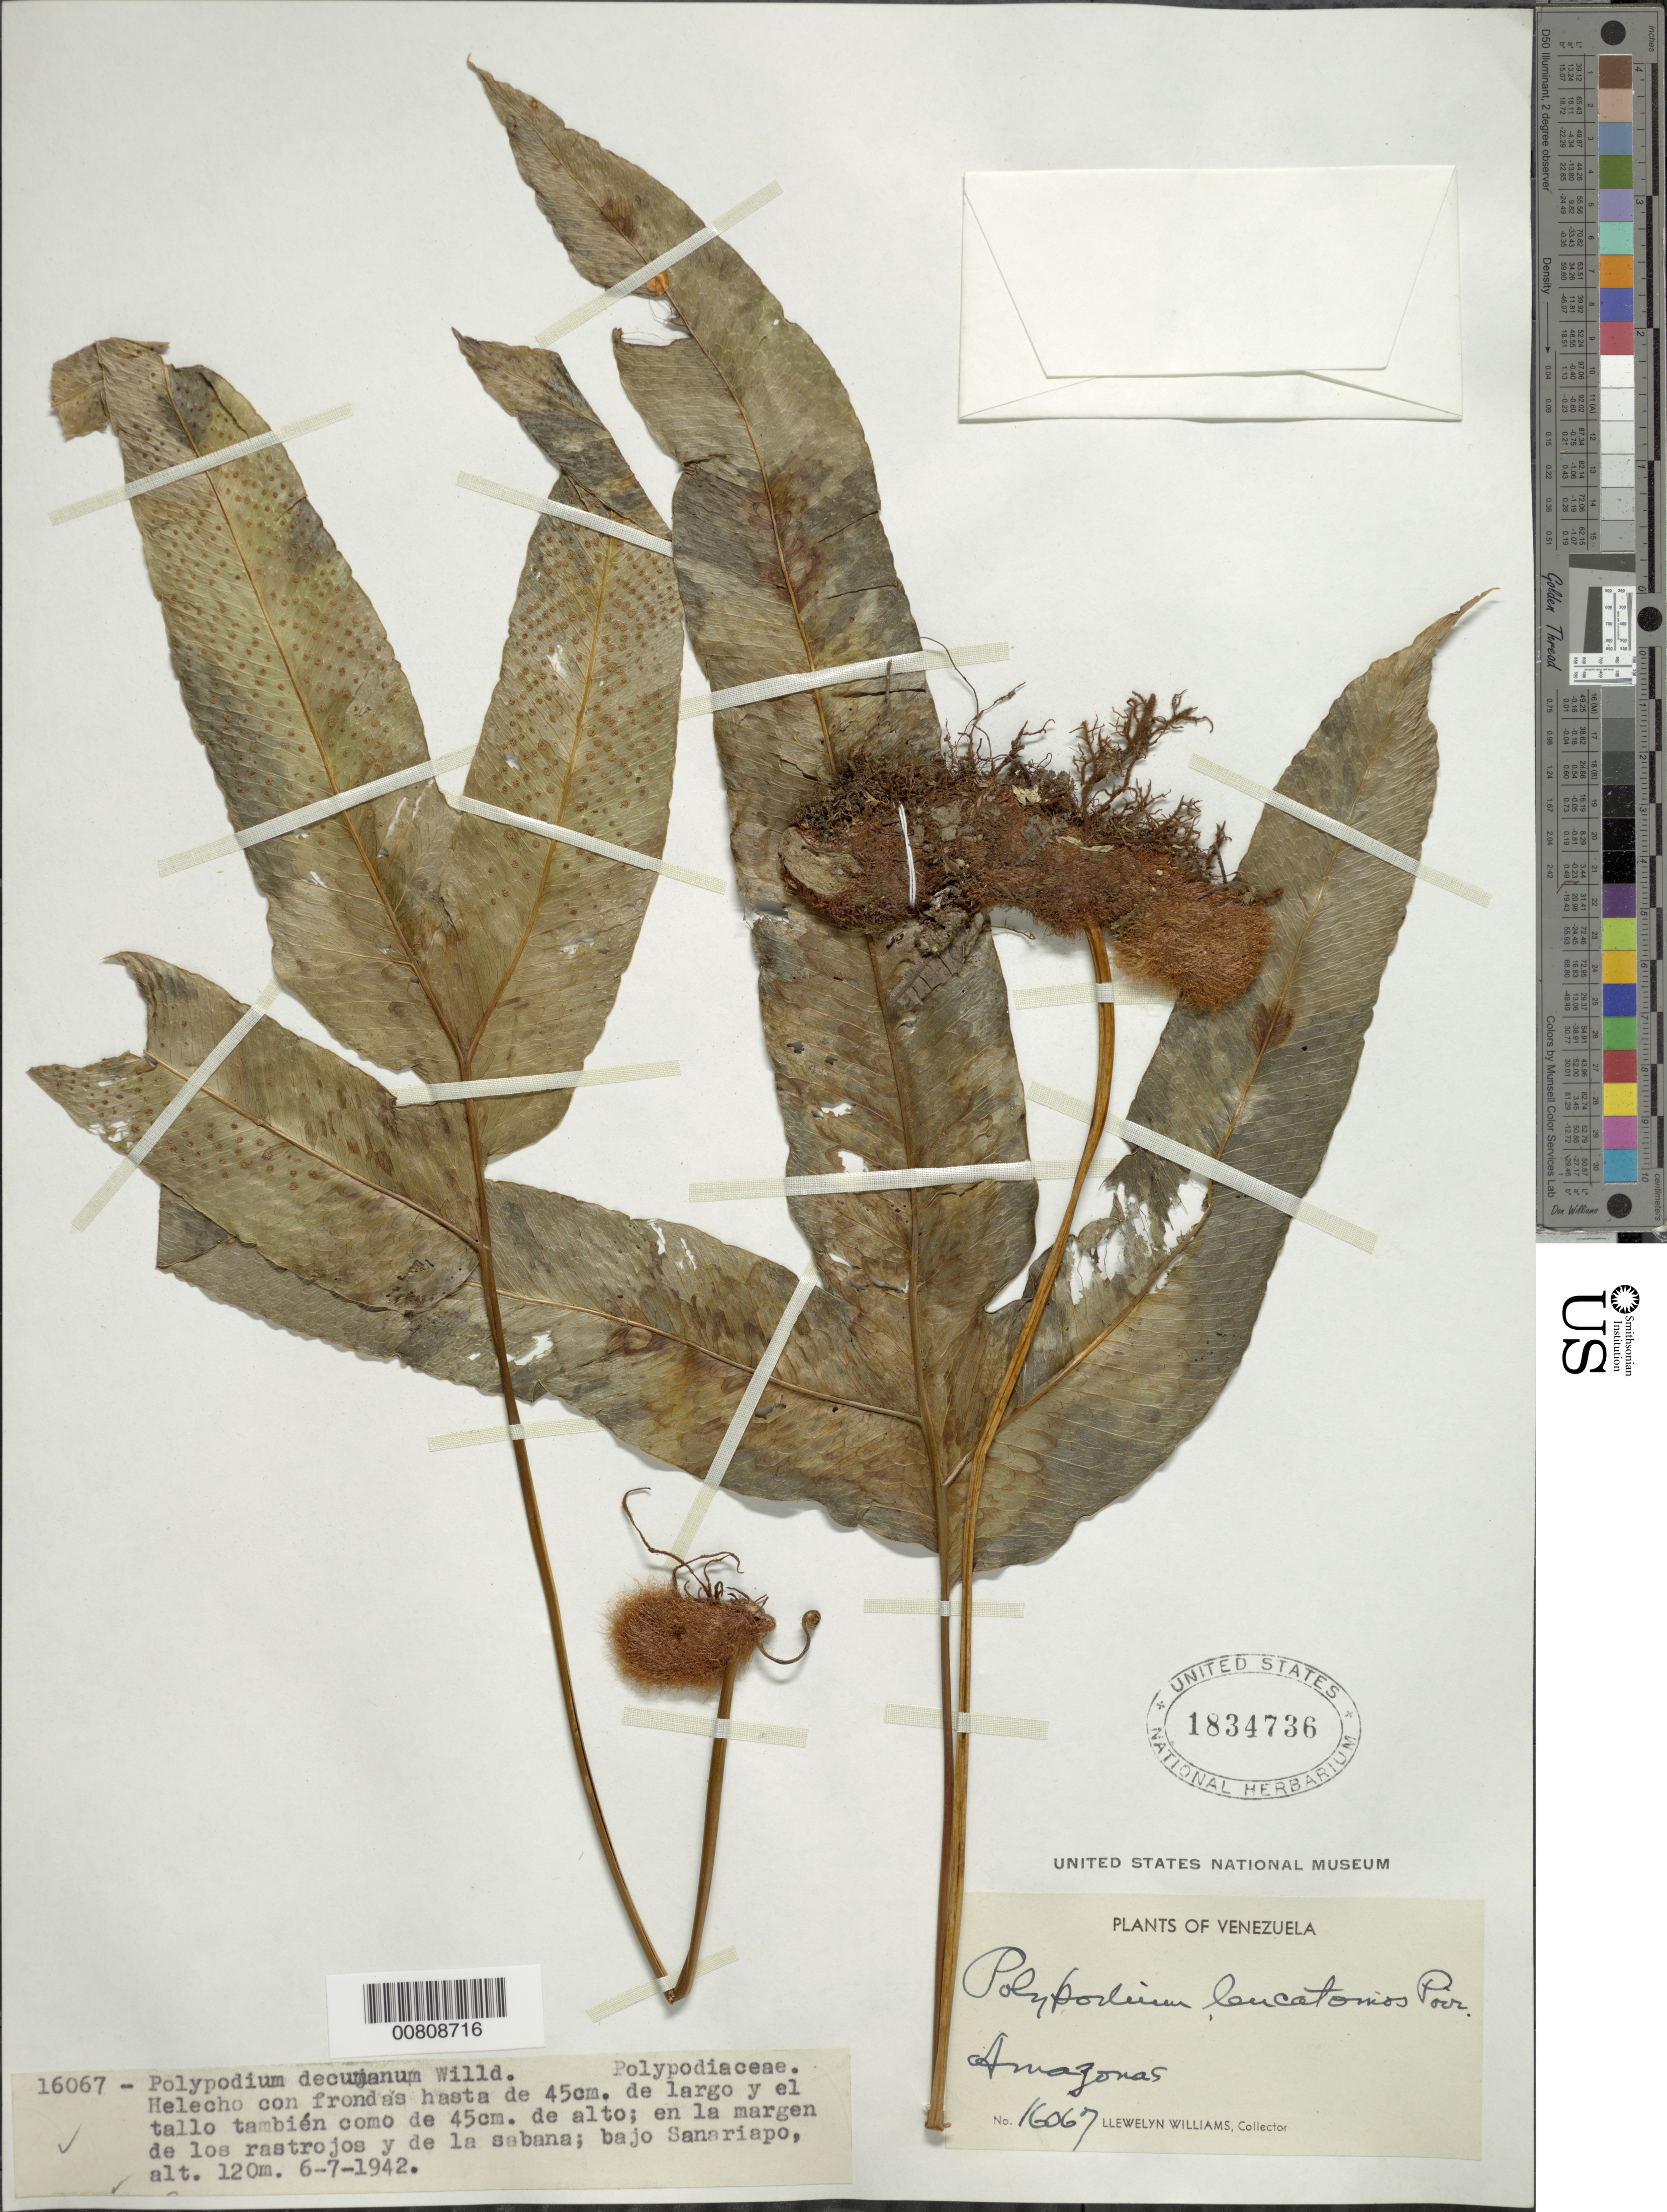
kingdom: Plantae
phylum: Tracheophyta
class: Polypodiopsida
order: Polypodiales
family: Polypodiaceae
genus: Phlebodium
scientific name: Phlebodium decumanum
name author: (Willd.) J. Sm.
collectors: Ll. Williams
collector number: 16067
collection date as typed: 6-Jul-42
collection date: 1942-07-06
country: Venezuela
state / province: Amazonas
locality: Sanariapo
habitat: Margen de los rastrojos y de la sabana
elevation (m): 120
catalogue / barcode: US 1834736